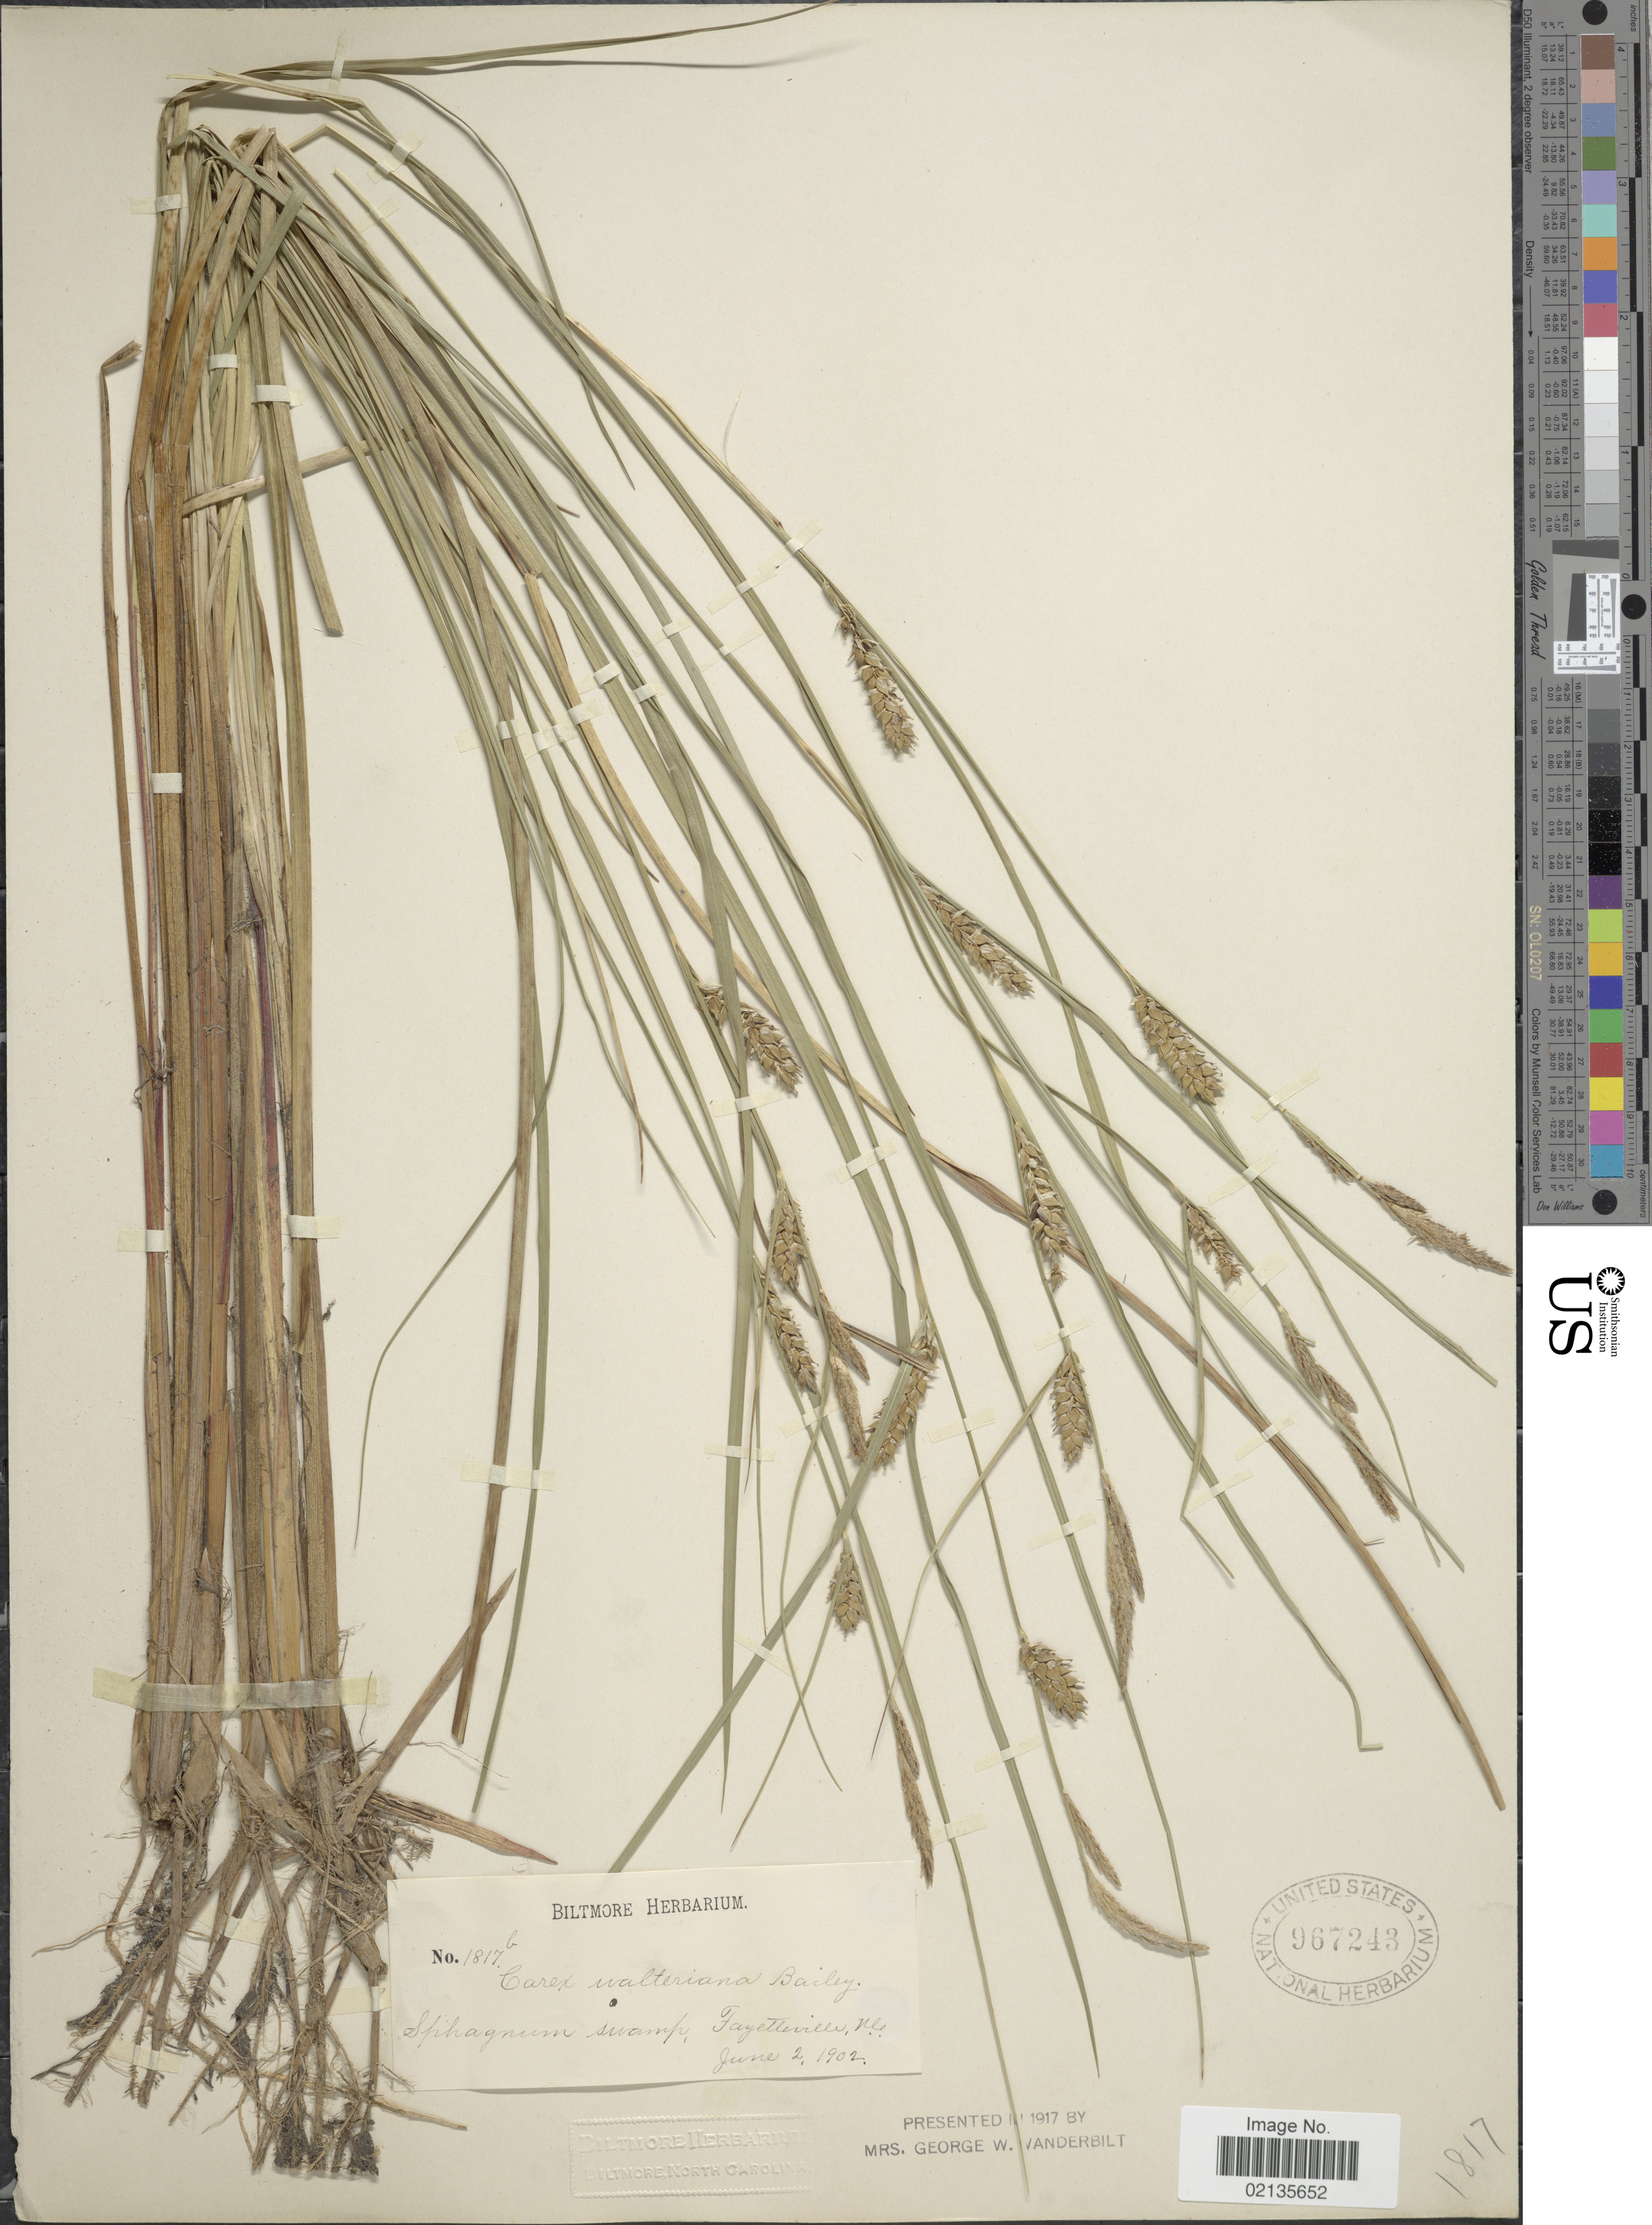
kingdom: Plantae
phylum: Tracheophyta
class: Liliopsida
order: Poales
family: Cyperaceae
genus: Carex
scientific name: Carex striata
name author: Michx.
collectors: ex herb. Biltmore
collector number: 1817b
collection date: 1902-06-02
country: United States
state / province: North Carolina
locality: Sphagnum swamp, Fayetteville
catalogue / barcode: US 967243